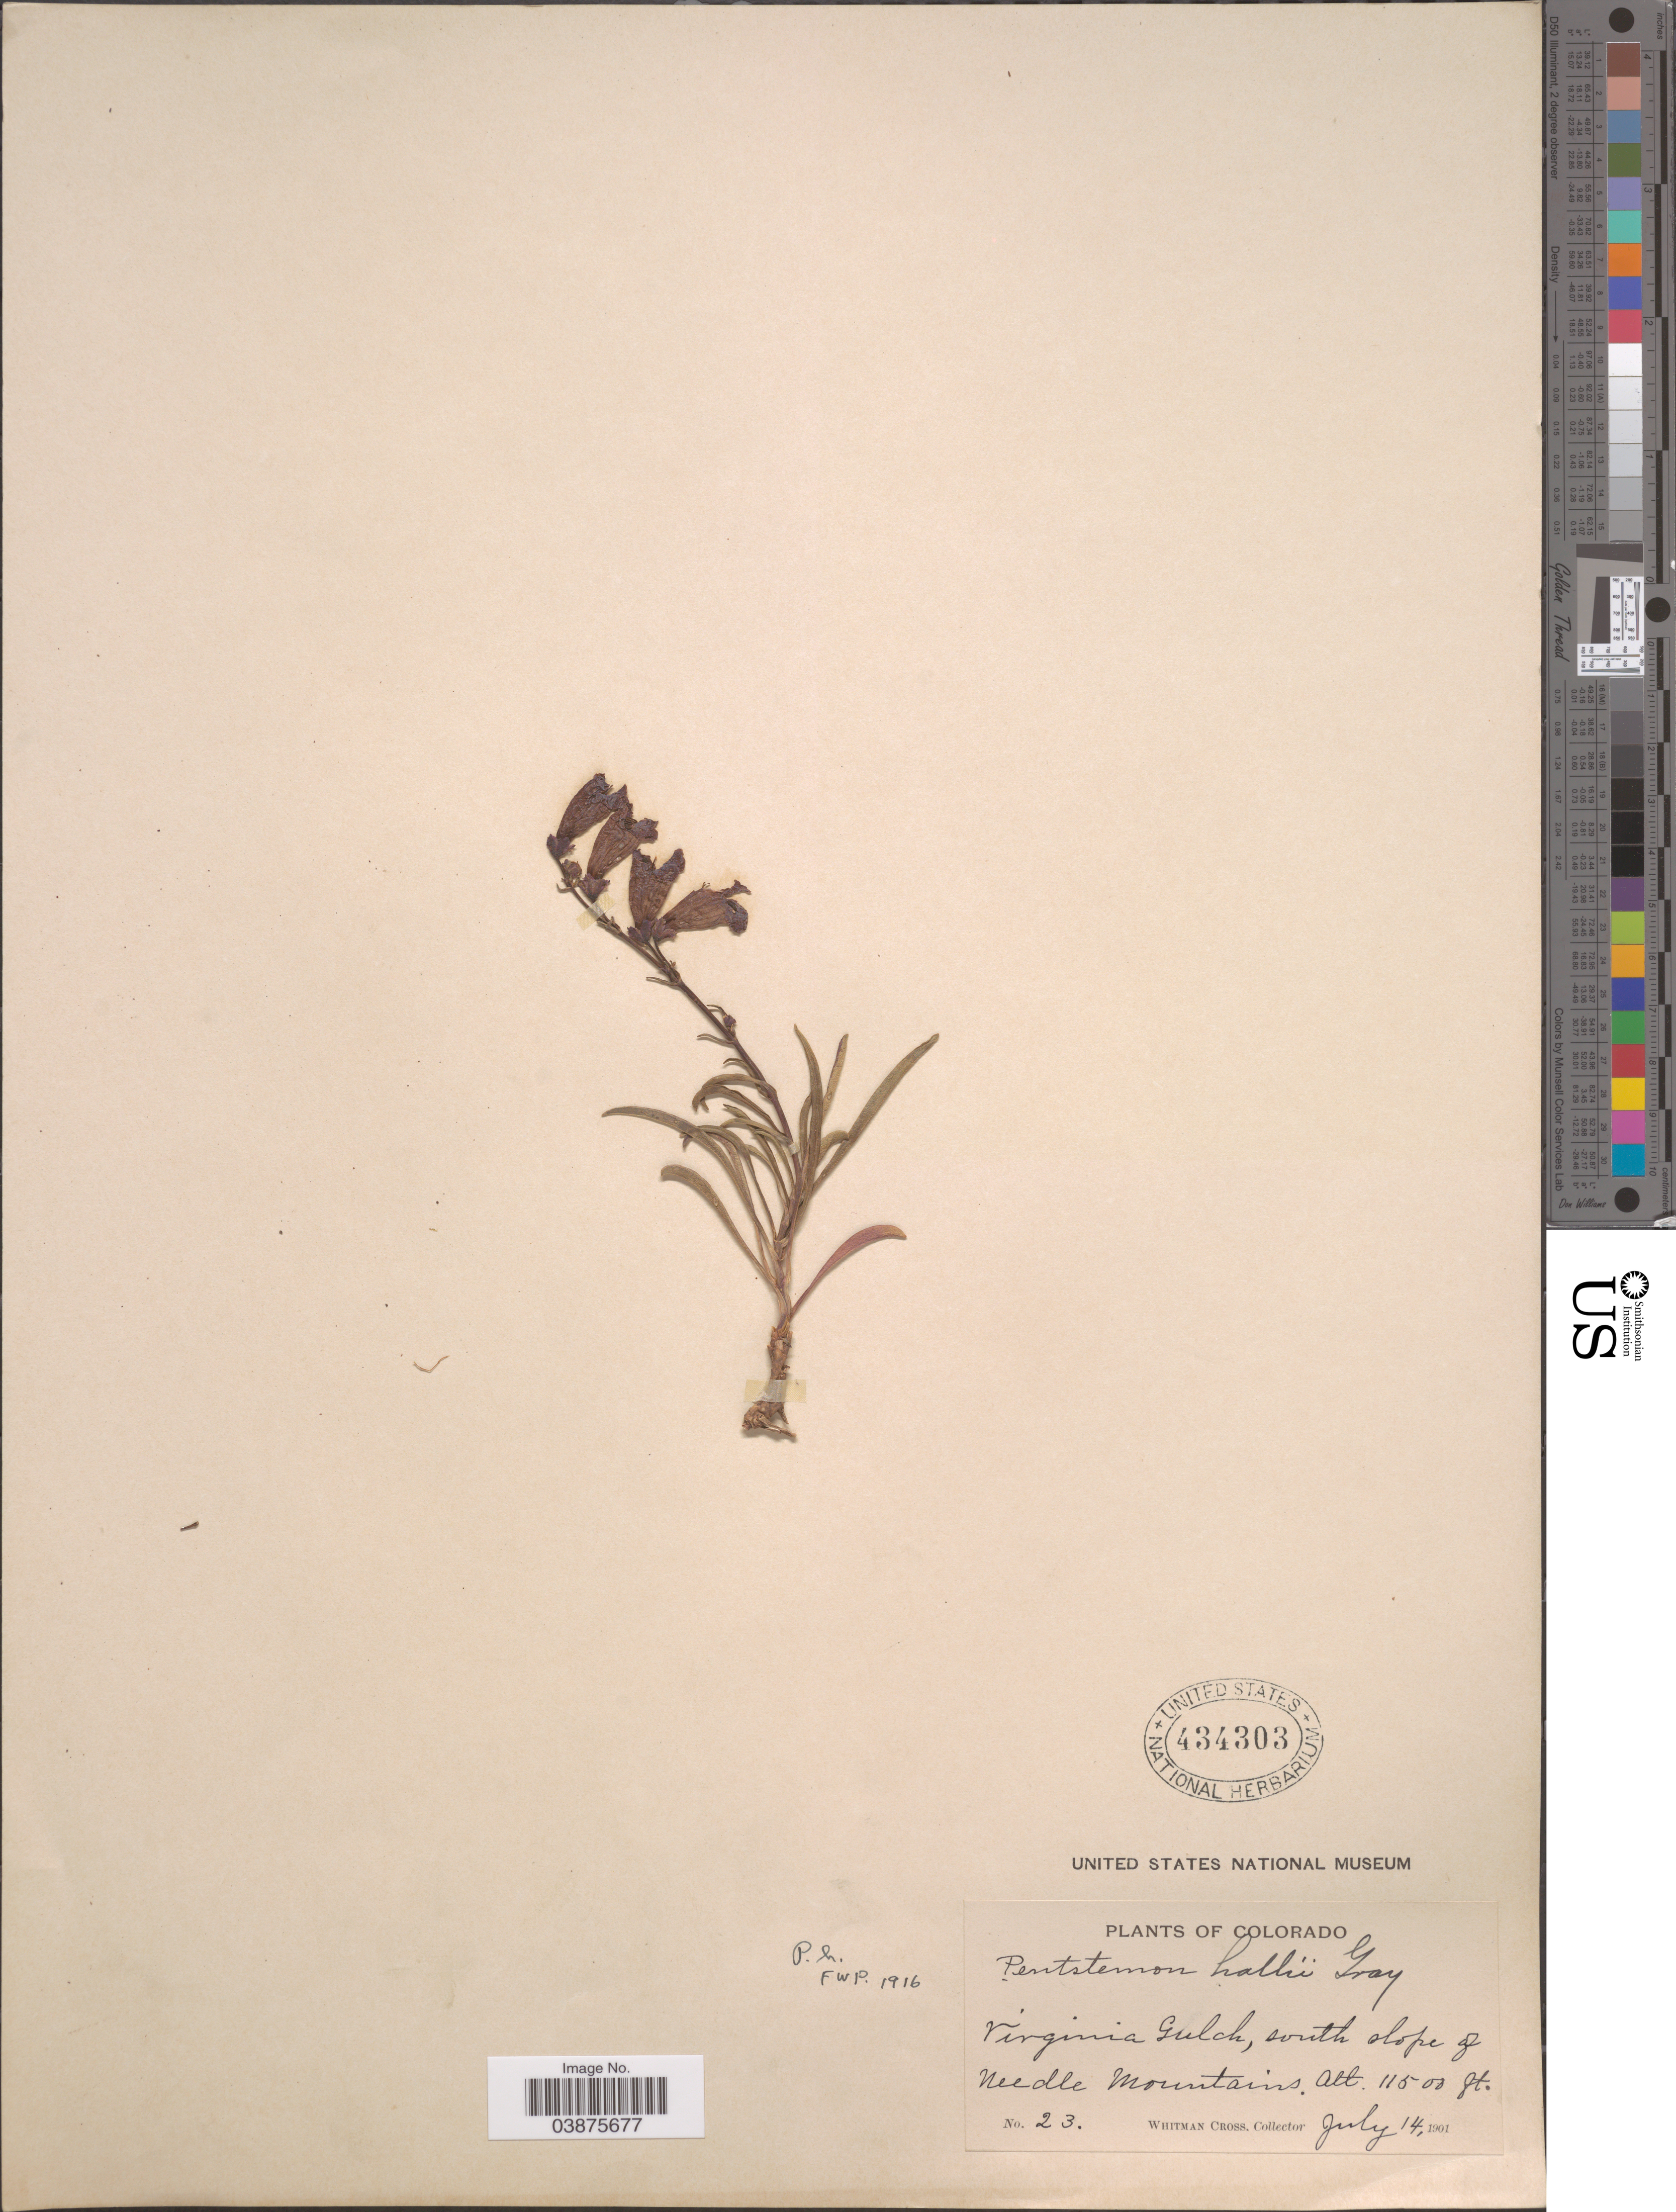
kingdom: Plantae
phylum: Tracheophyta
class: Magnoliopsida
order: Lamiales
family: Plantaginaceae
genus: Penstemon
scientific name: Penstemon hallii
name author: A. Gray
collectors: W. Cross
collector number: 23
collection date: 1901-07-14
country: United States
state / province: Colorado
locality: Virginia Gulch, south slope of Needle Mountains.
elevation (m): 3505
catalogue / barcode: US 434303